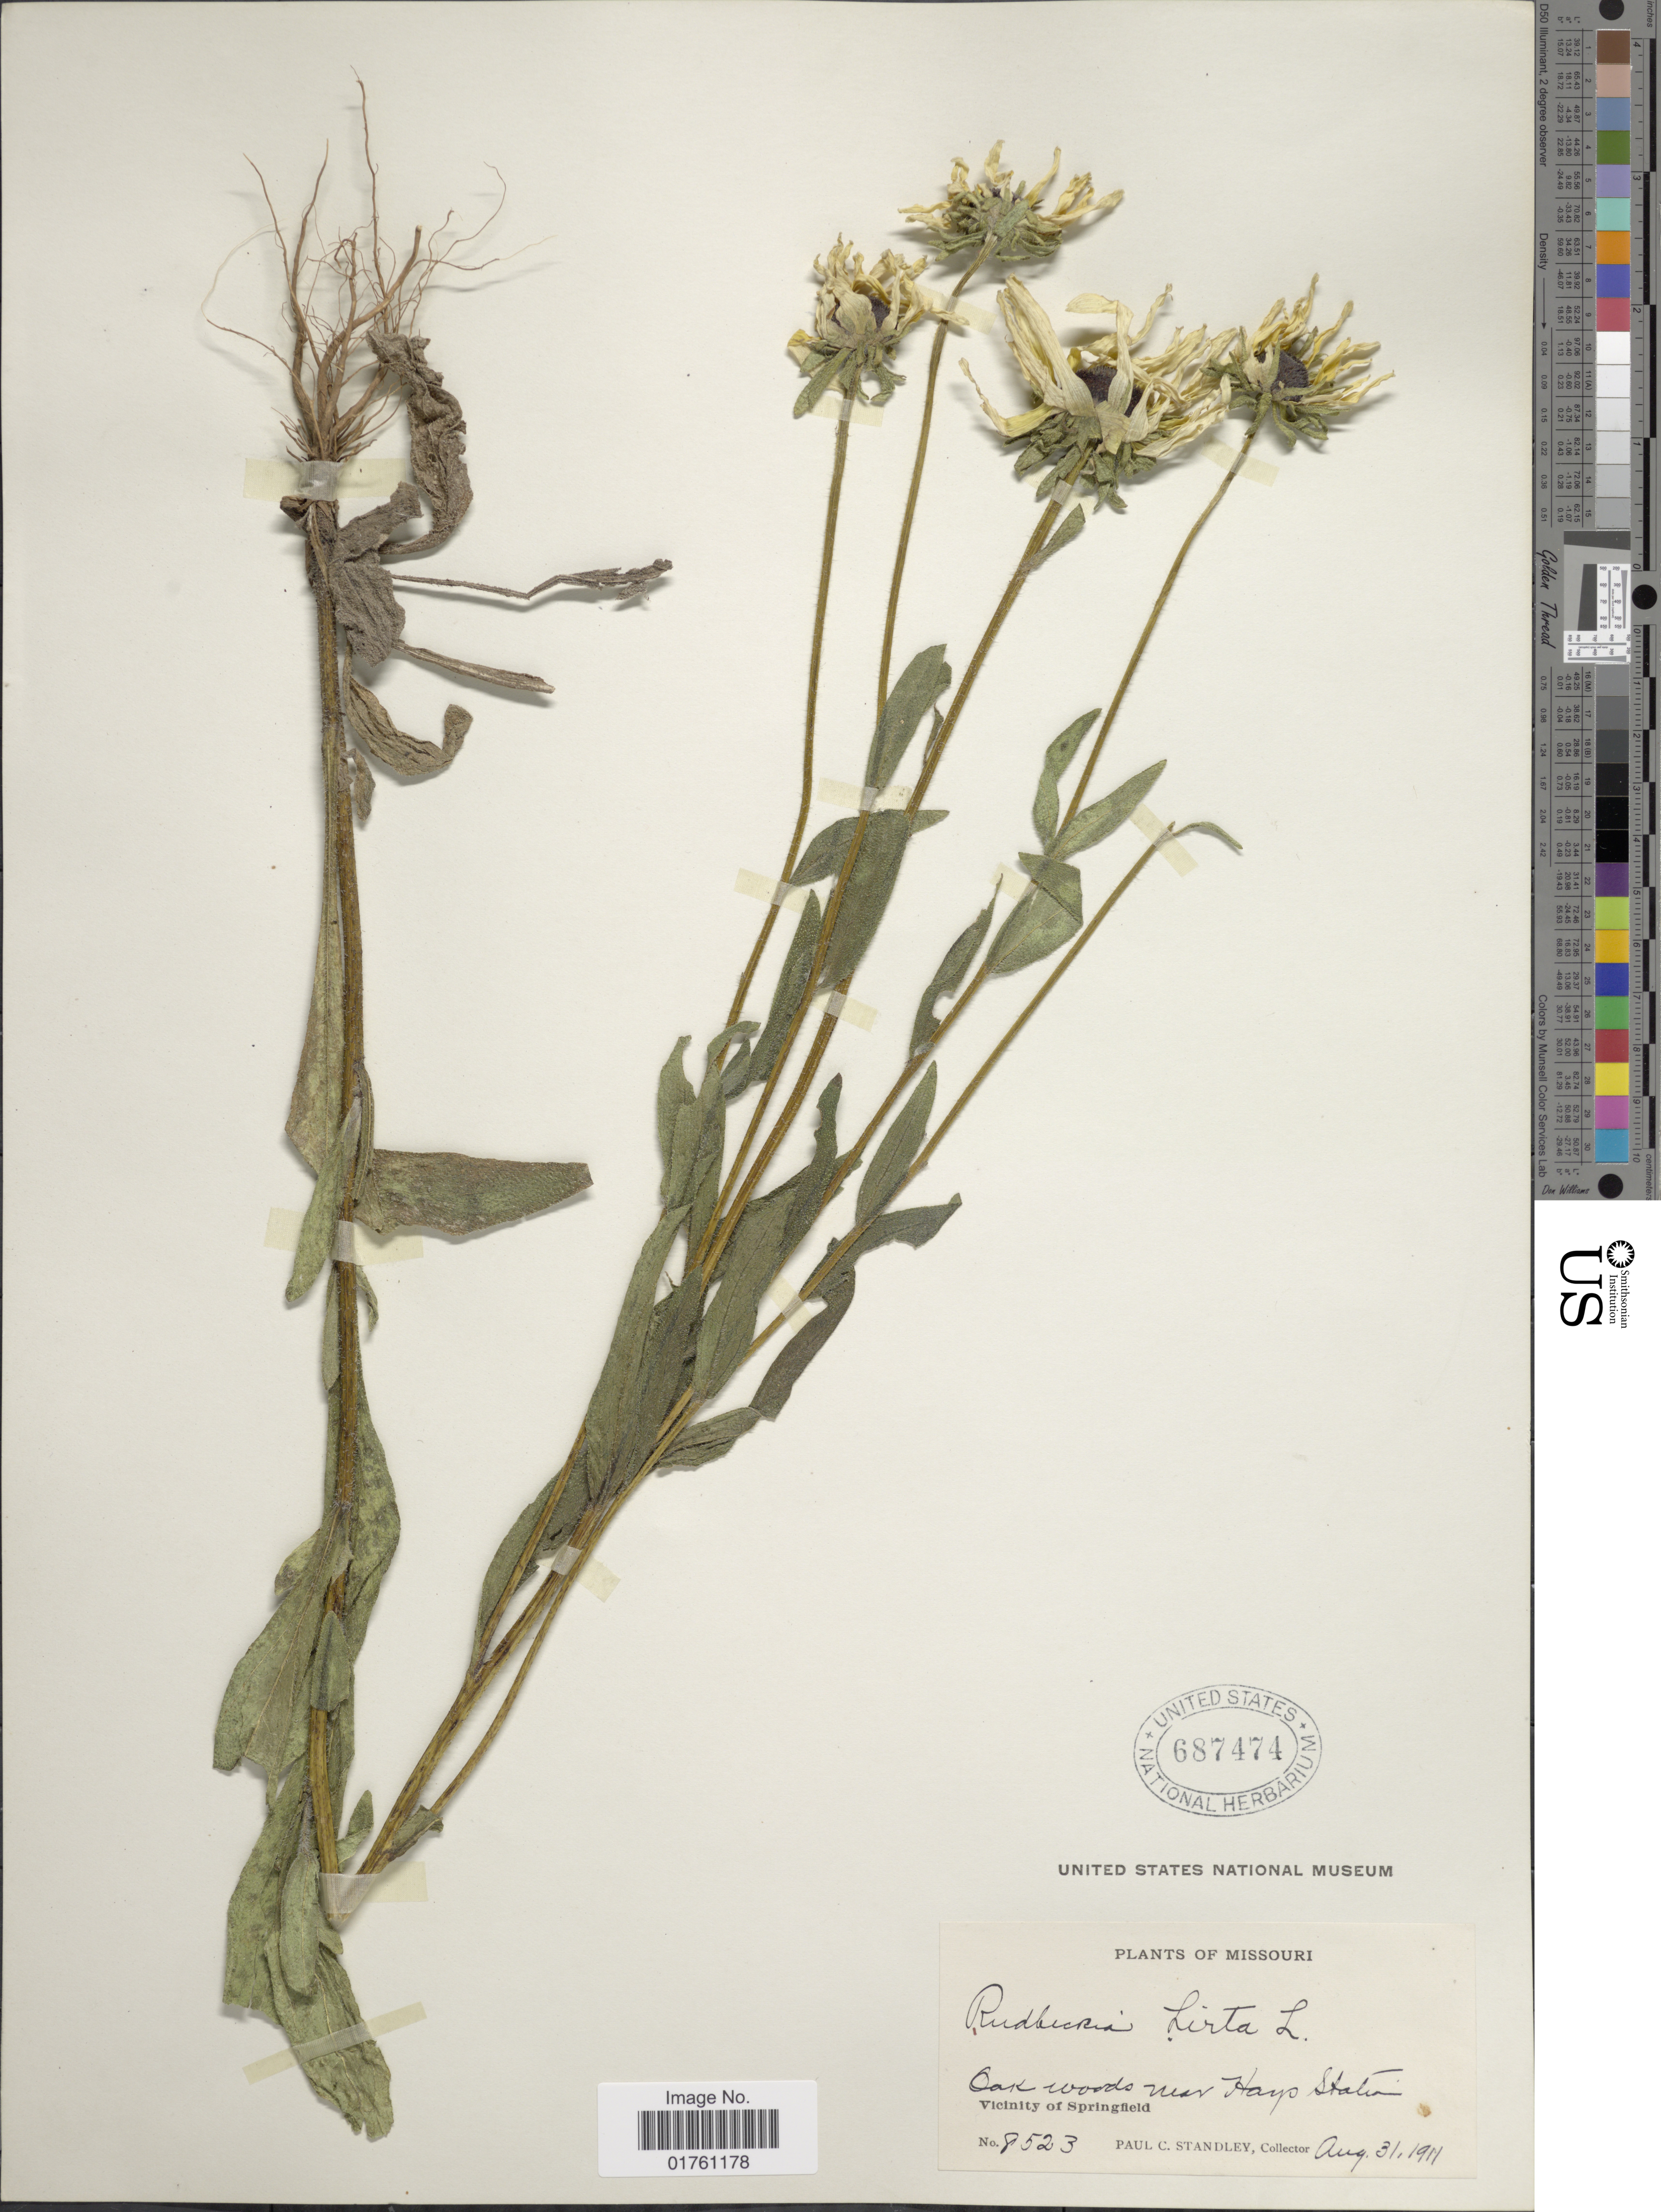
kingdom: Plantae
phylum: Tracheophyta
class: Magnoliopsida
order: Asterales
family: Asteraceae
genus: Rudbeckia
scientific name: Rudbeckia hirta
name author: L.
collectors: P. C. Standley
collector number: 8523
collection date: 1911-08-31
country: United States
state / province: Missouri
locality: Oak woods near Hays Station, Vicinity of Springfield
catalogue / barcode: US 687474